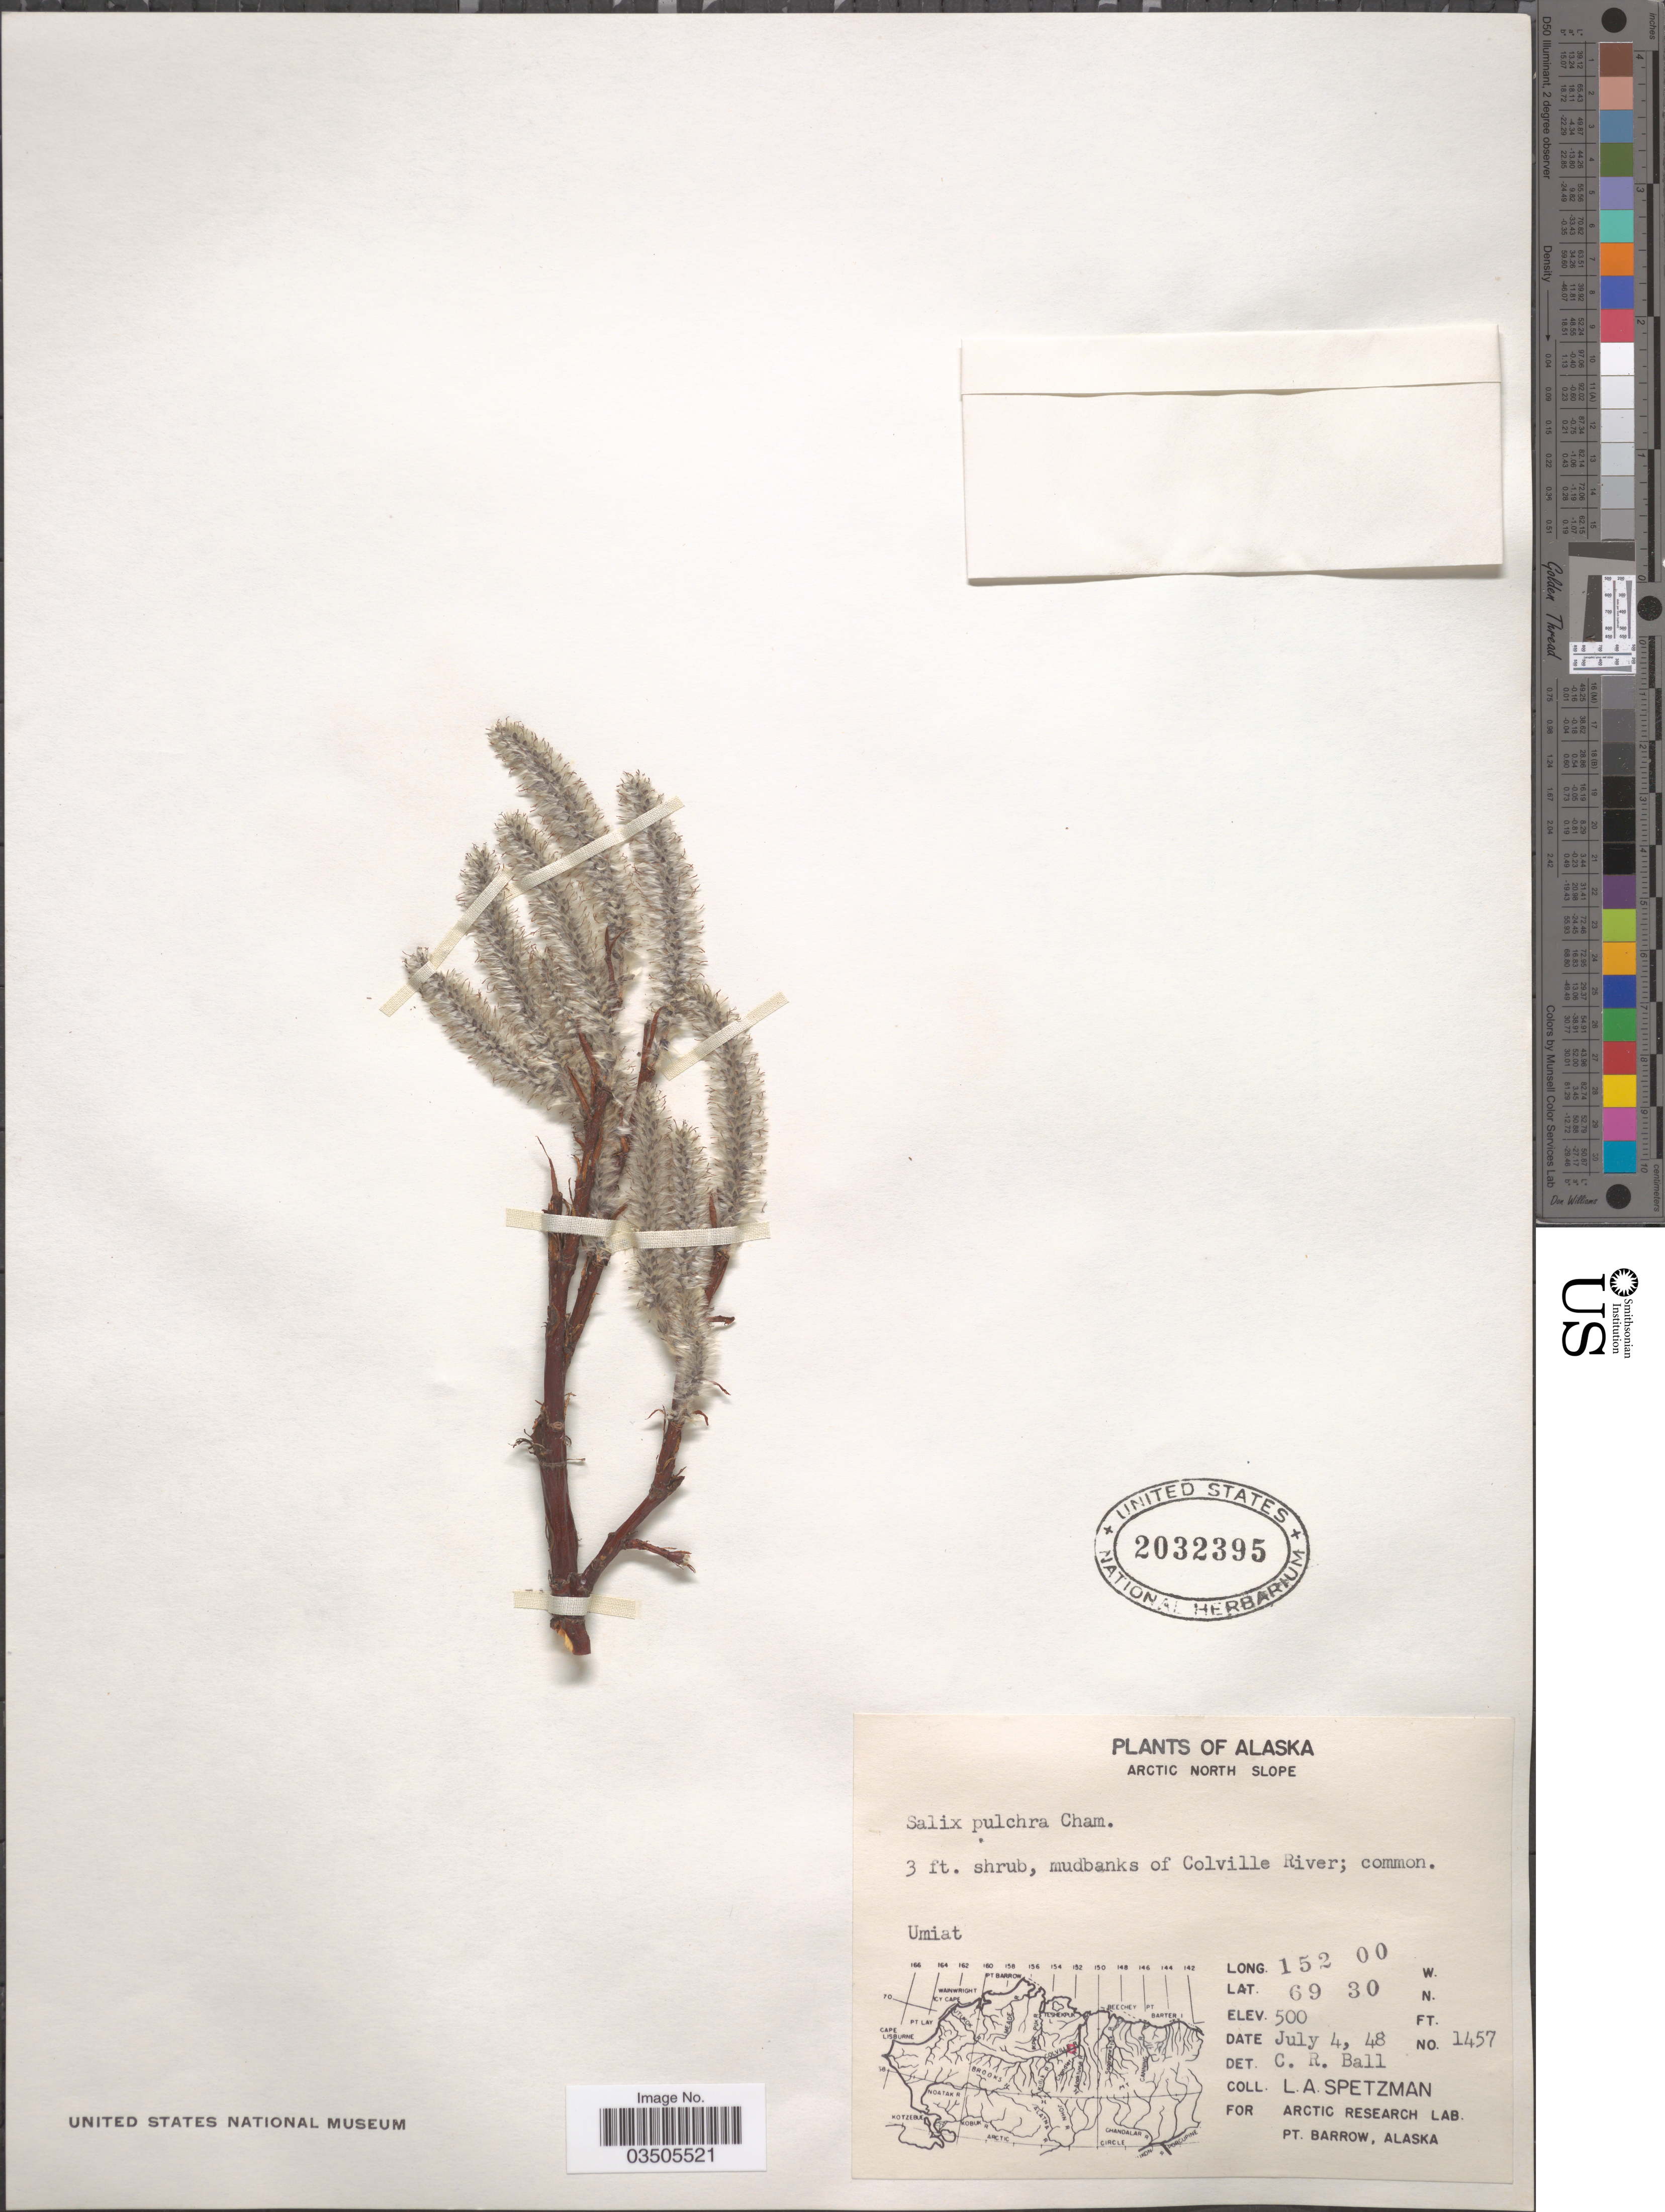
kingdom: Plantae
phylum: Tracheophyta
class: Magnoliopsida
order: Malpighiales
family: Salicaceae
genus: Salix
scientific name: Salix pulchra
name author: Cham.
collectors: L. Spetzman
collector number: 1457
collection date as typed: Transcribed d/m/y: 4/7/48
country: United States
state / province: Alaska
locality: Arctic North Slope. Mudbanks of Colville River. Umiat.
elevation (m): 152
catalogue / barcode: US 2032395